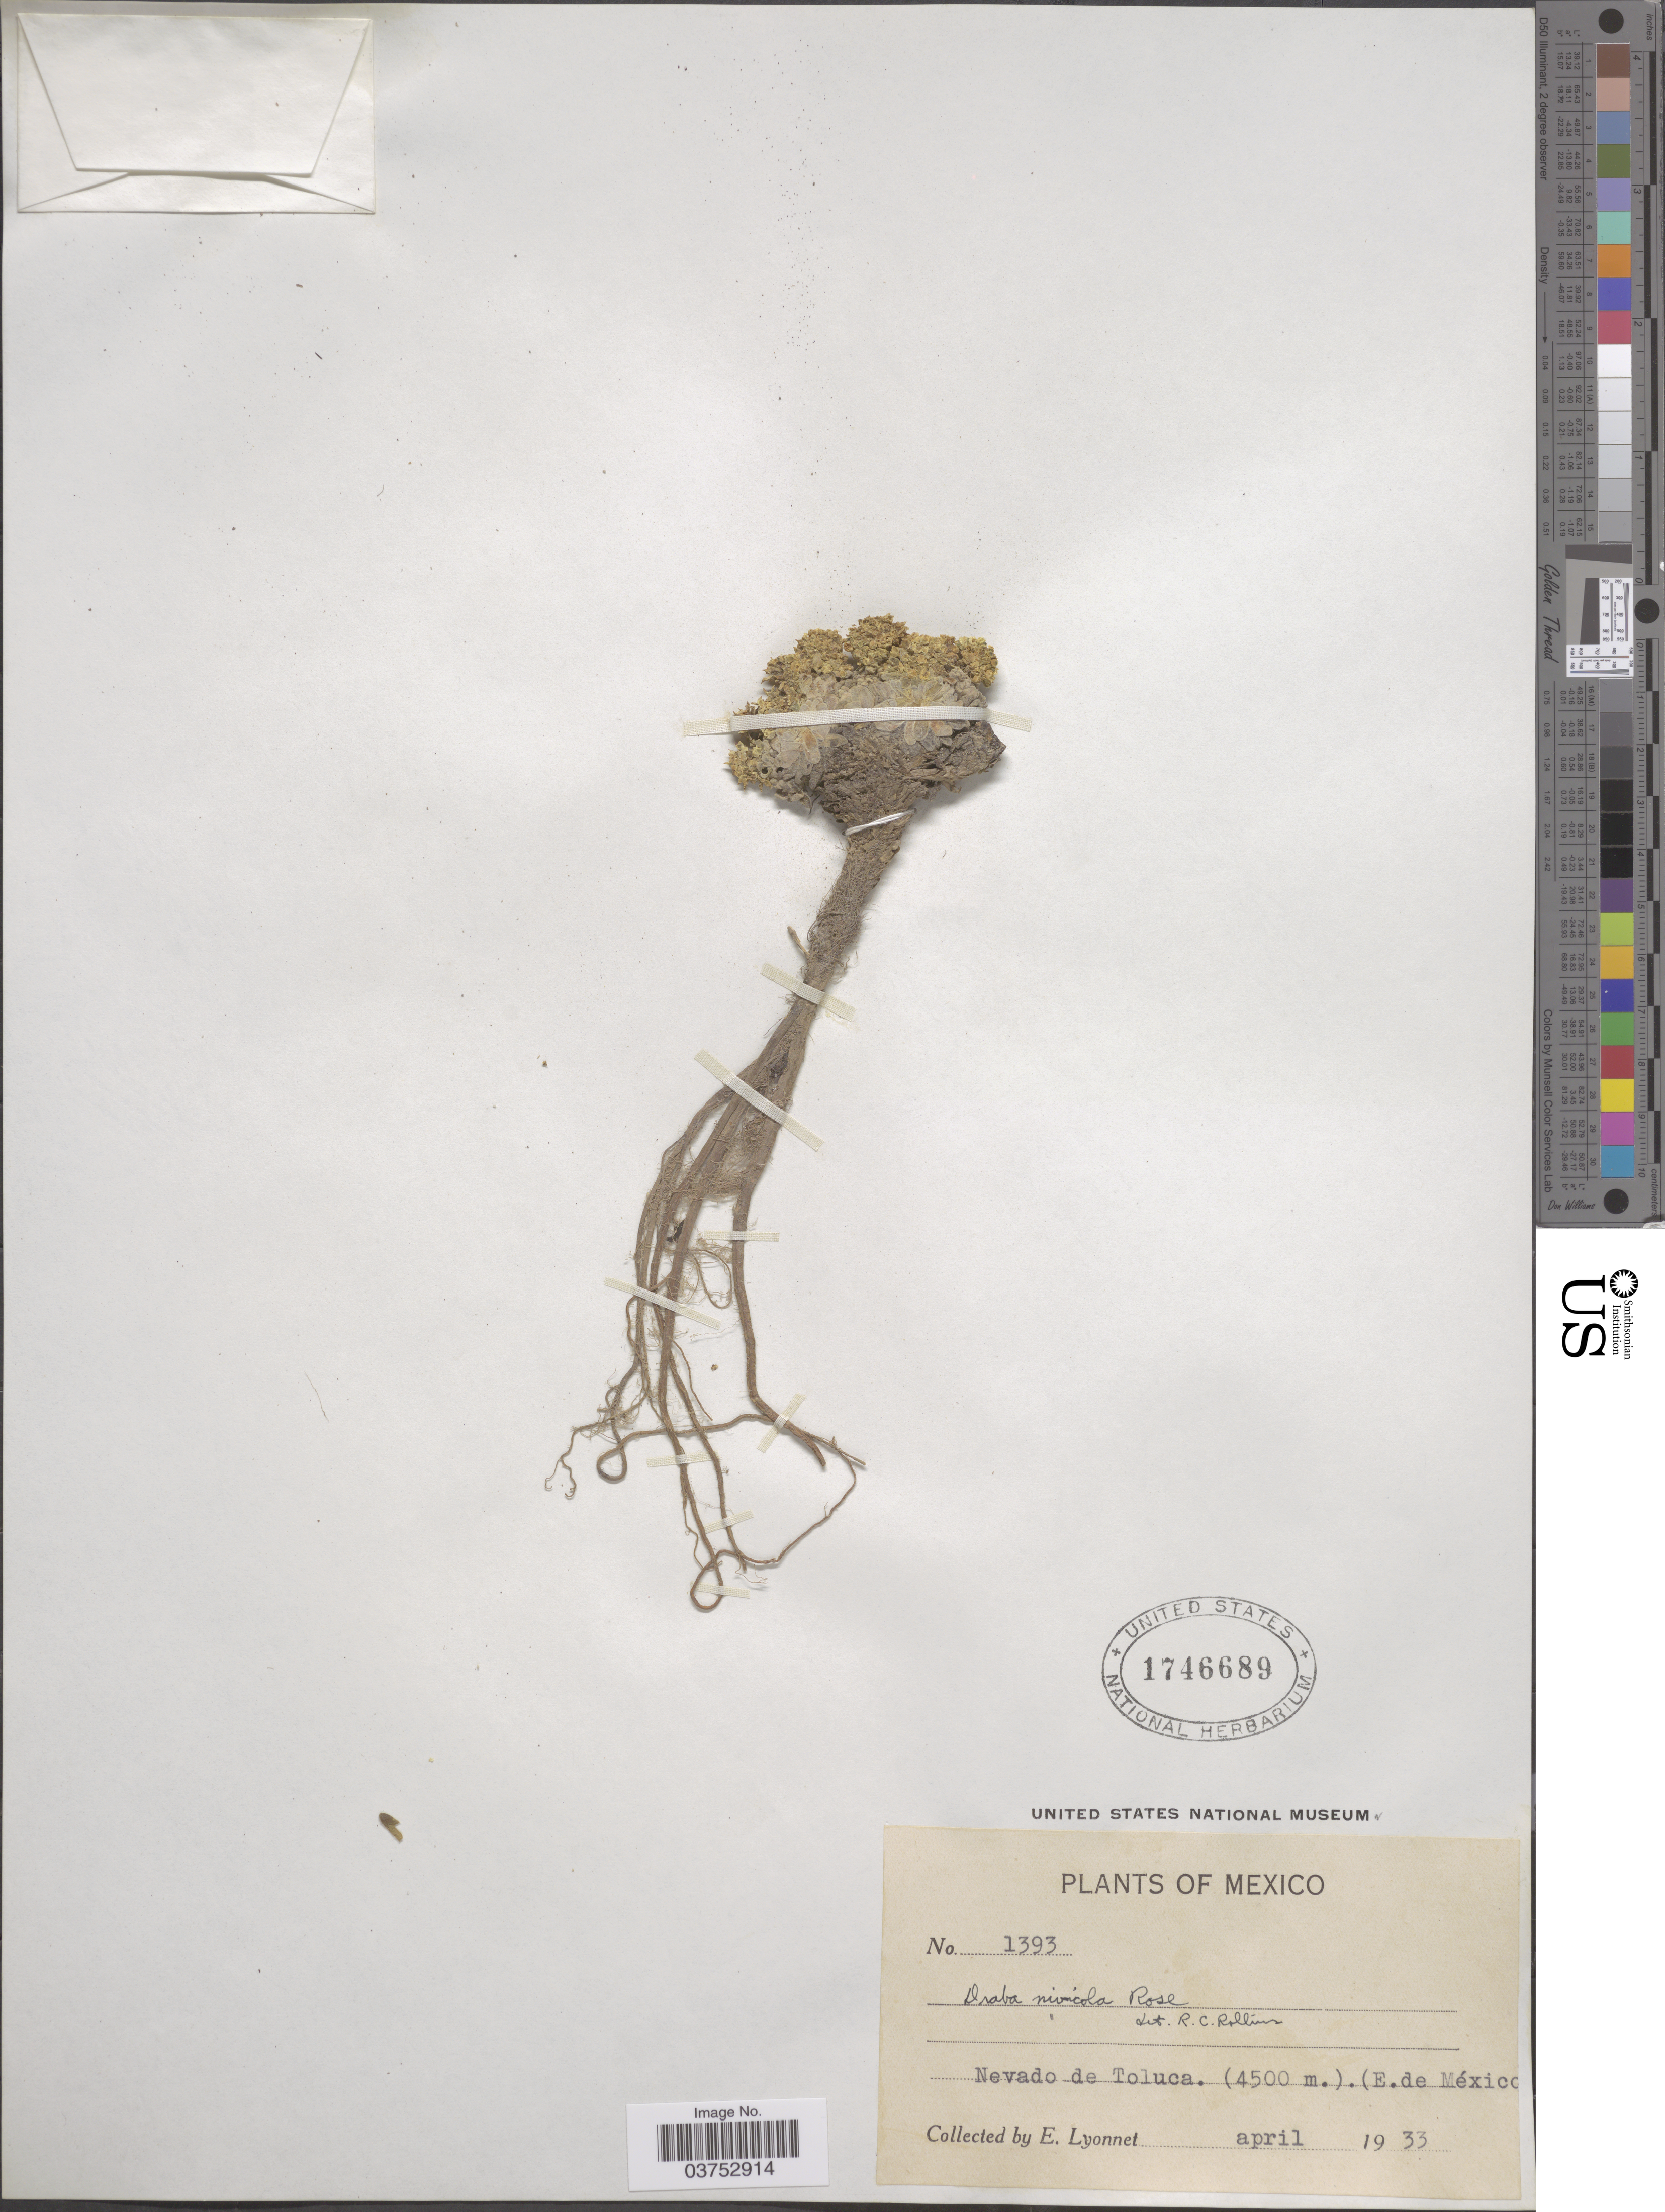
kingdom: Plantae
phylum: Tracheophyta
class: Magnoliopsida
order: Brassicales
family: Brassicaceae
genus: Draba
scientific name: Draba tolucensis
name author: (A. Gray) Kunth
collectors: E. Lyonnet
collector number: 1393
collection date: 1933-04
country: Mexico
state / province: México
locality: Nevado de Toluca. (E. de México).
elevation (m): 4500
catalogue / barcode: US 1746689